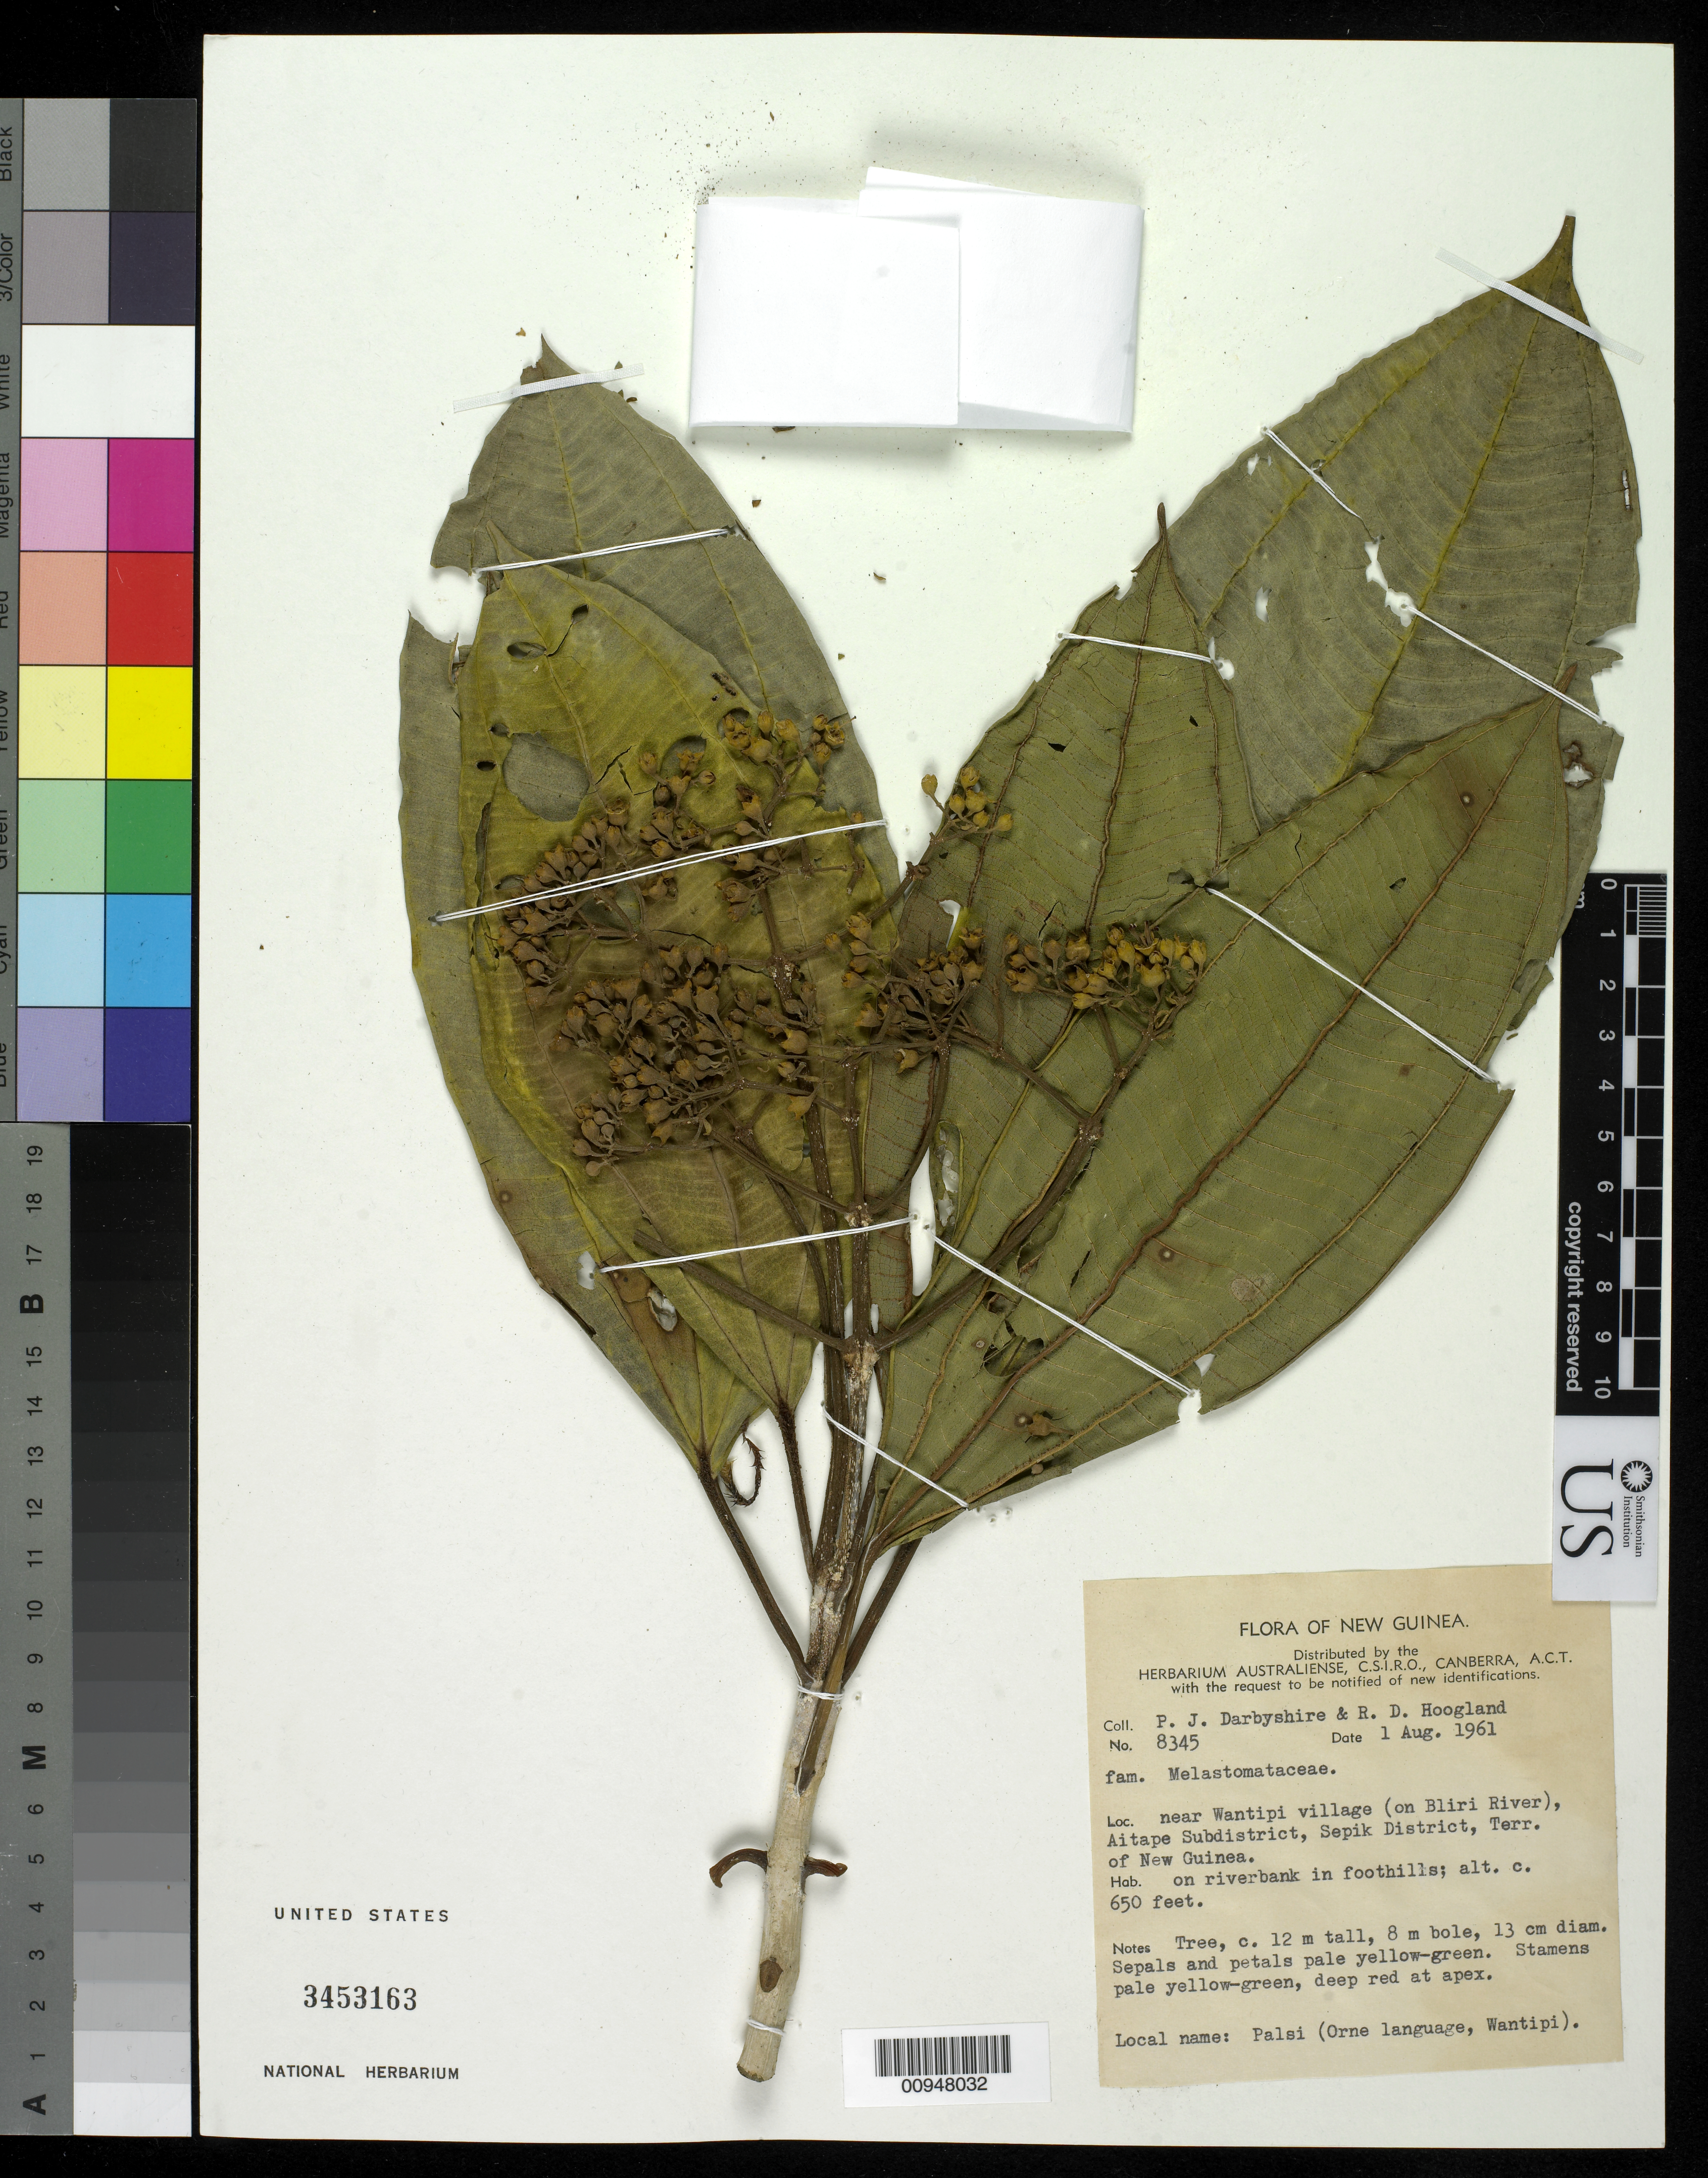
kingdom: Plantae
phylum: Tracheophyta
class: Magnoliopsida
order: Myrtales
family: Melastomataceae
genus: Melastoma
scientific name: Melastoma sp.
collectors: P. Darbyshire & R. D. Hoogland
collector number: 8345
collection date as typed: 01 Aug 1961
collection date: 1961-08-01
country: Papua New Guinea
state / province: Sandaun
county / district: Aitape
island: New Guinea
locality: Near Wantipi village(on Bliri River).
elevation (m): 198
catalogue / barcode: US 3453163